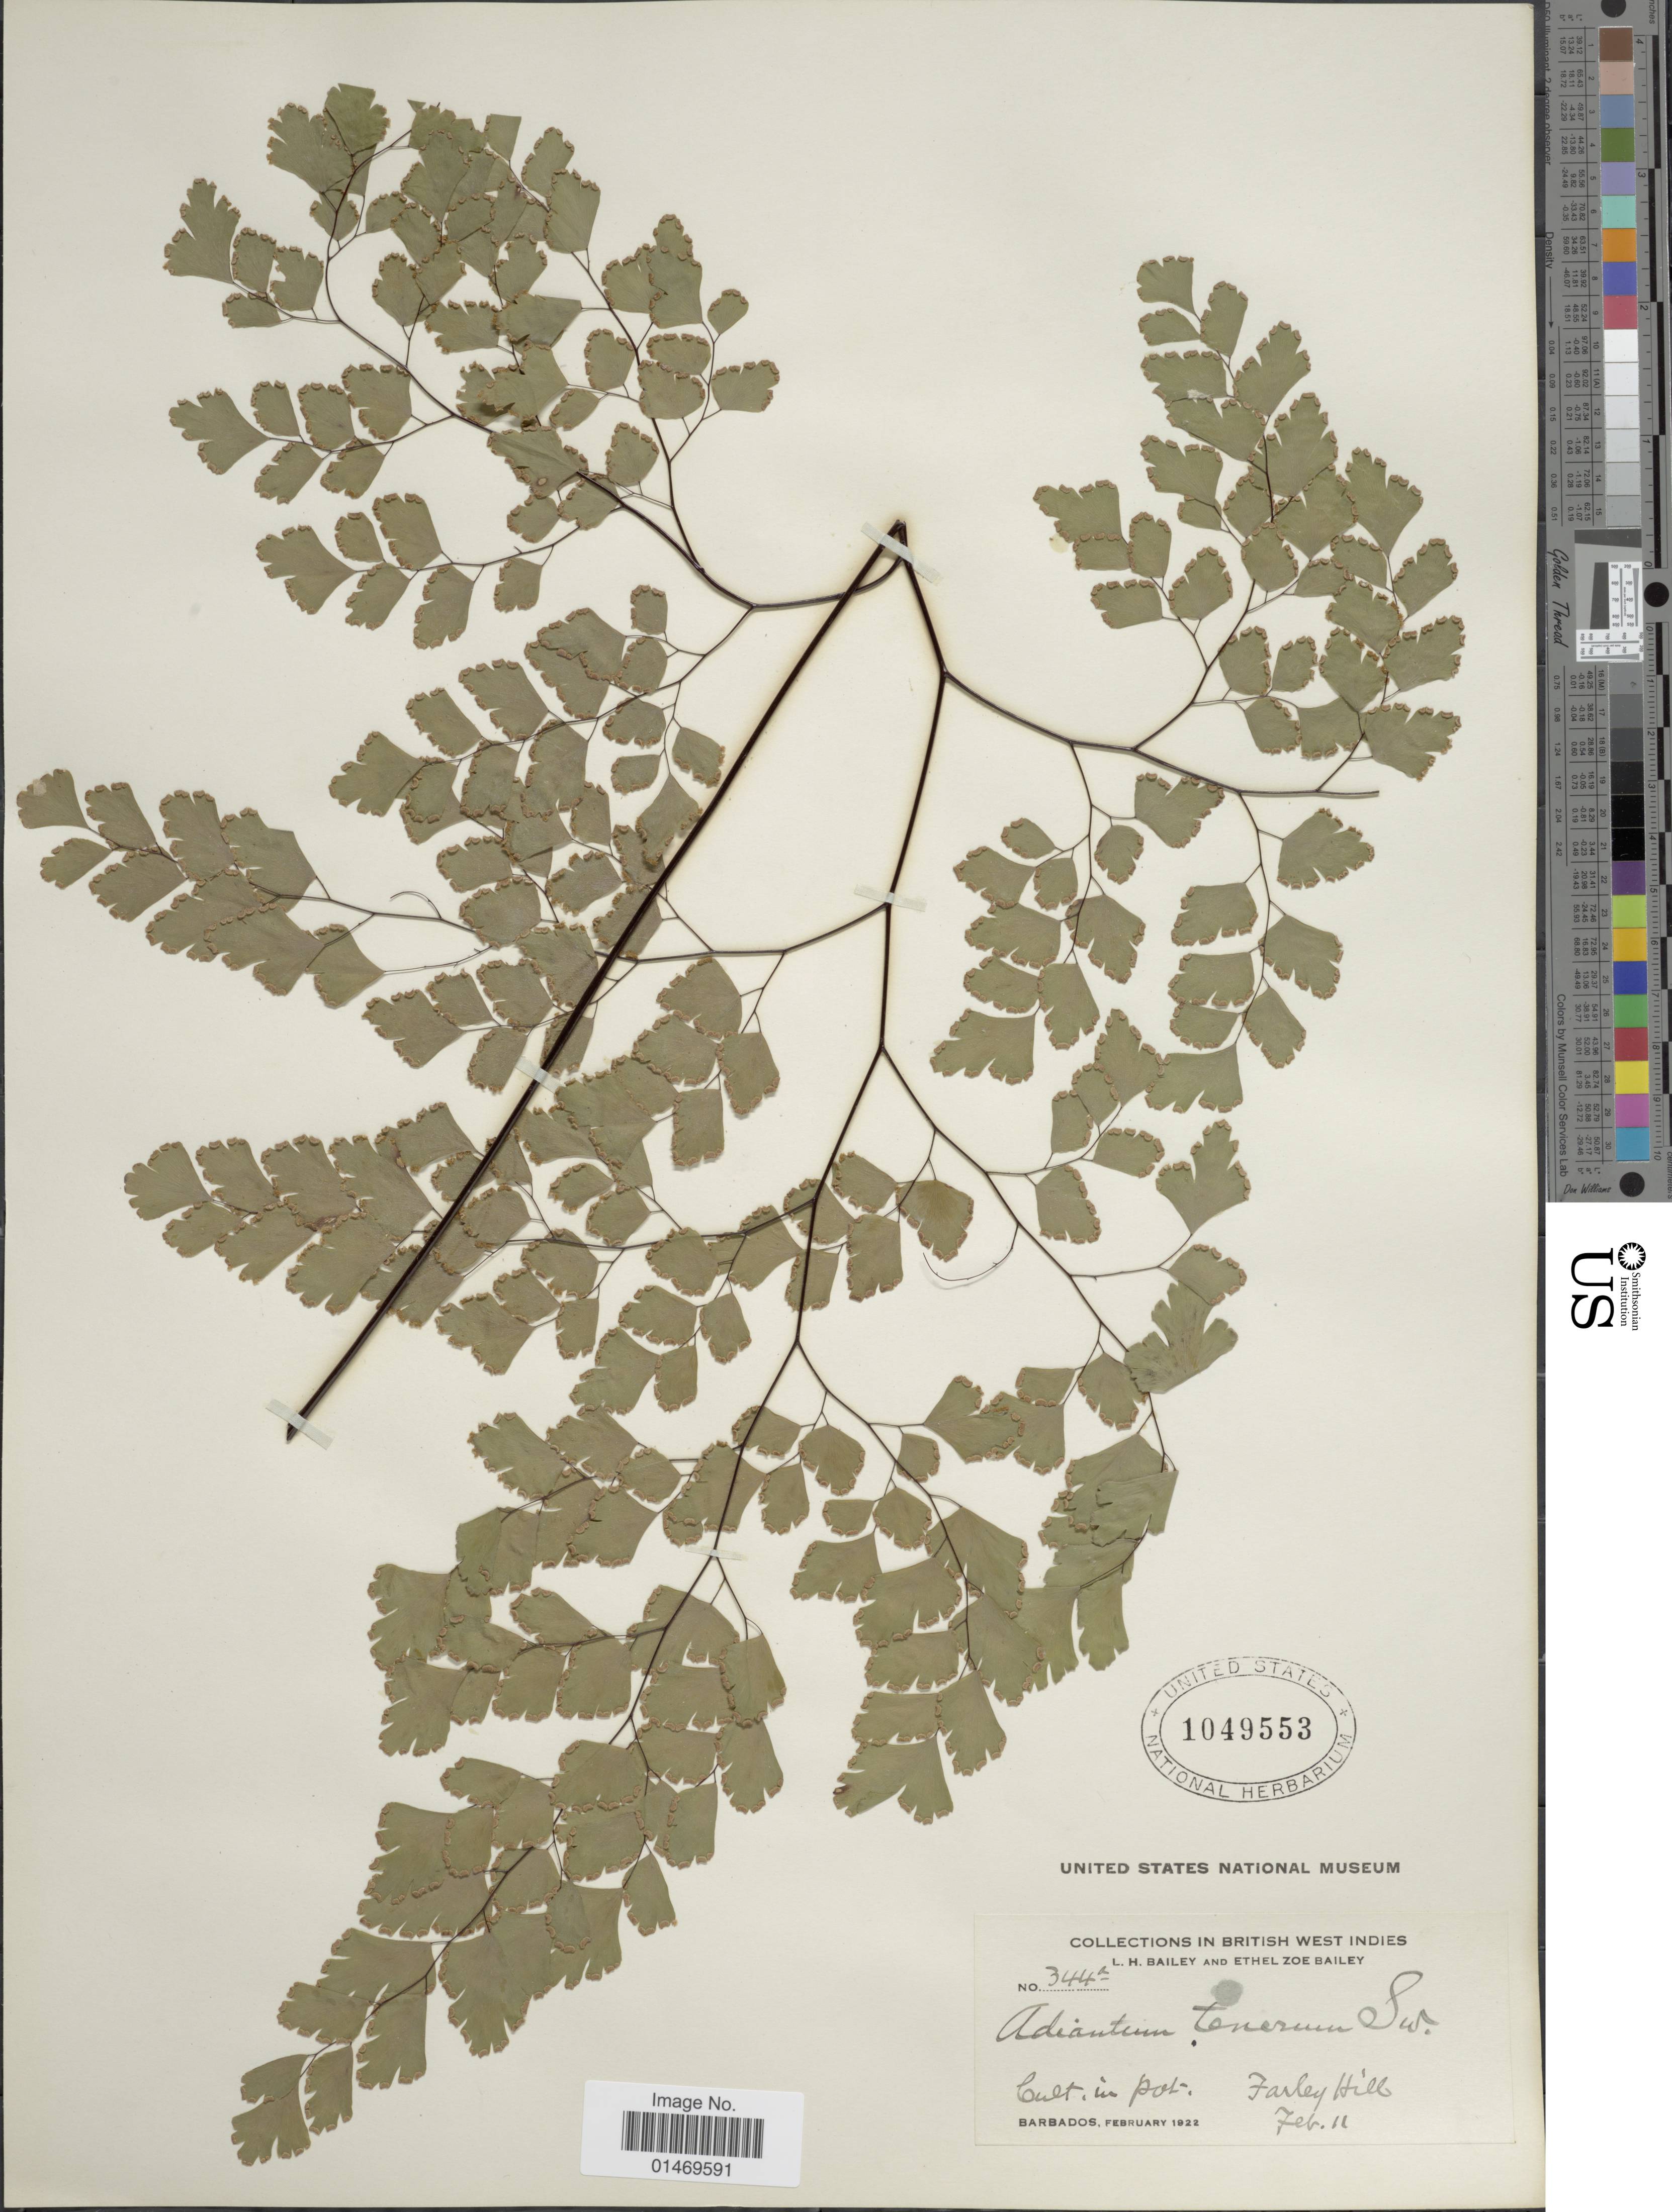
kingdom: Plantae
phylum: Tracheophyta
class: Polypodiopsida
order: Polypodiales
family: Pteridaceae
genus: Adiantum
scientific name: Adiantum tenerum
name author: Sw.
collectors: L. H. Bailey & E. Z. Bailey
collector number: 344a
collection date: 1922-02-11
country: Barbados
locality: In Pot, Farely Hill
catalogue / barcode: US 1049553